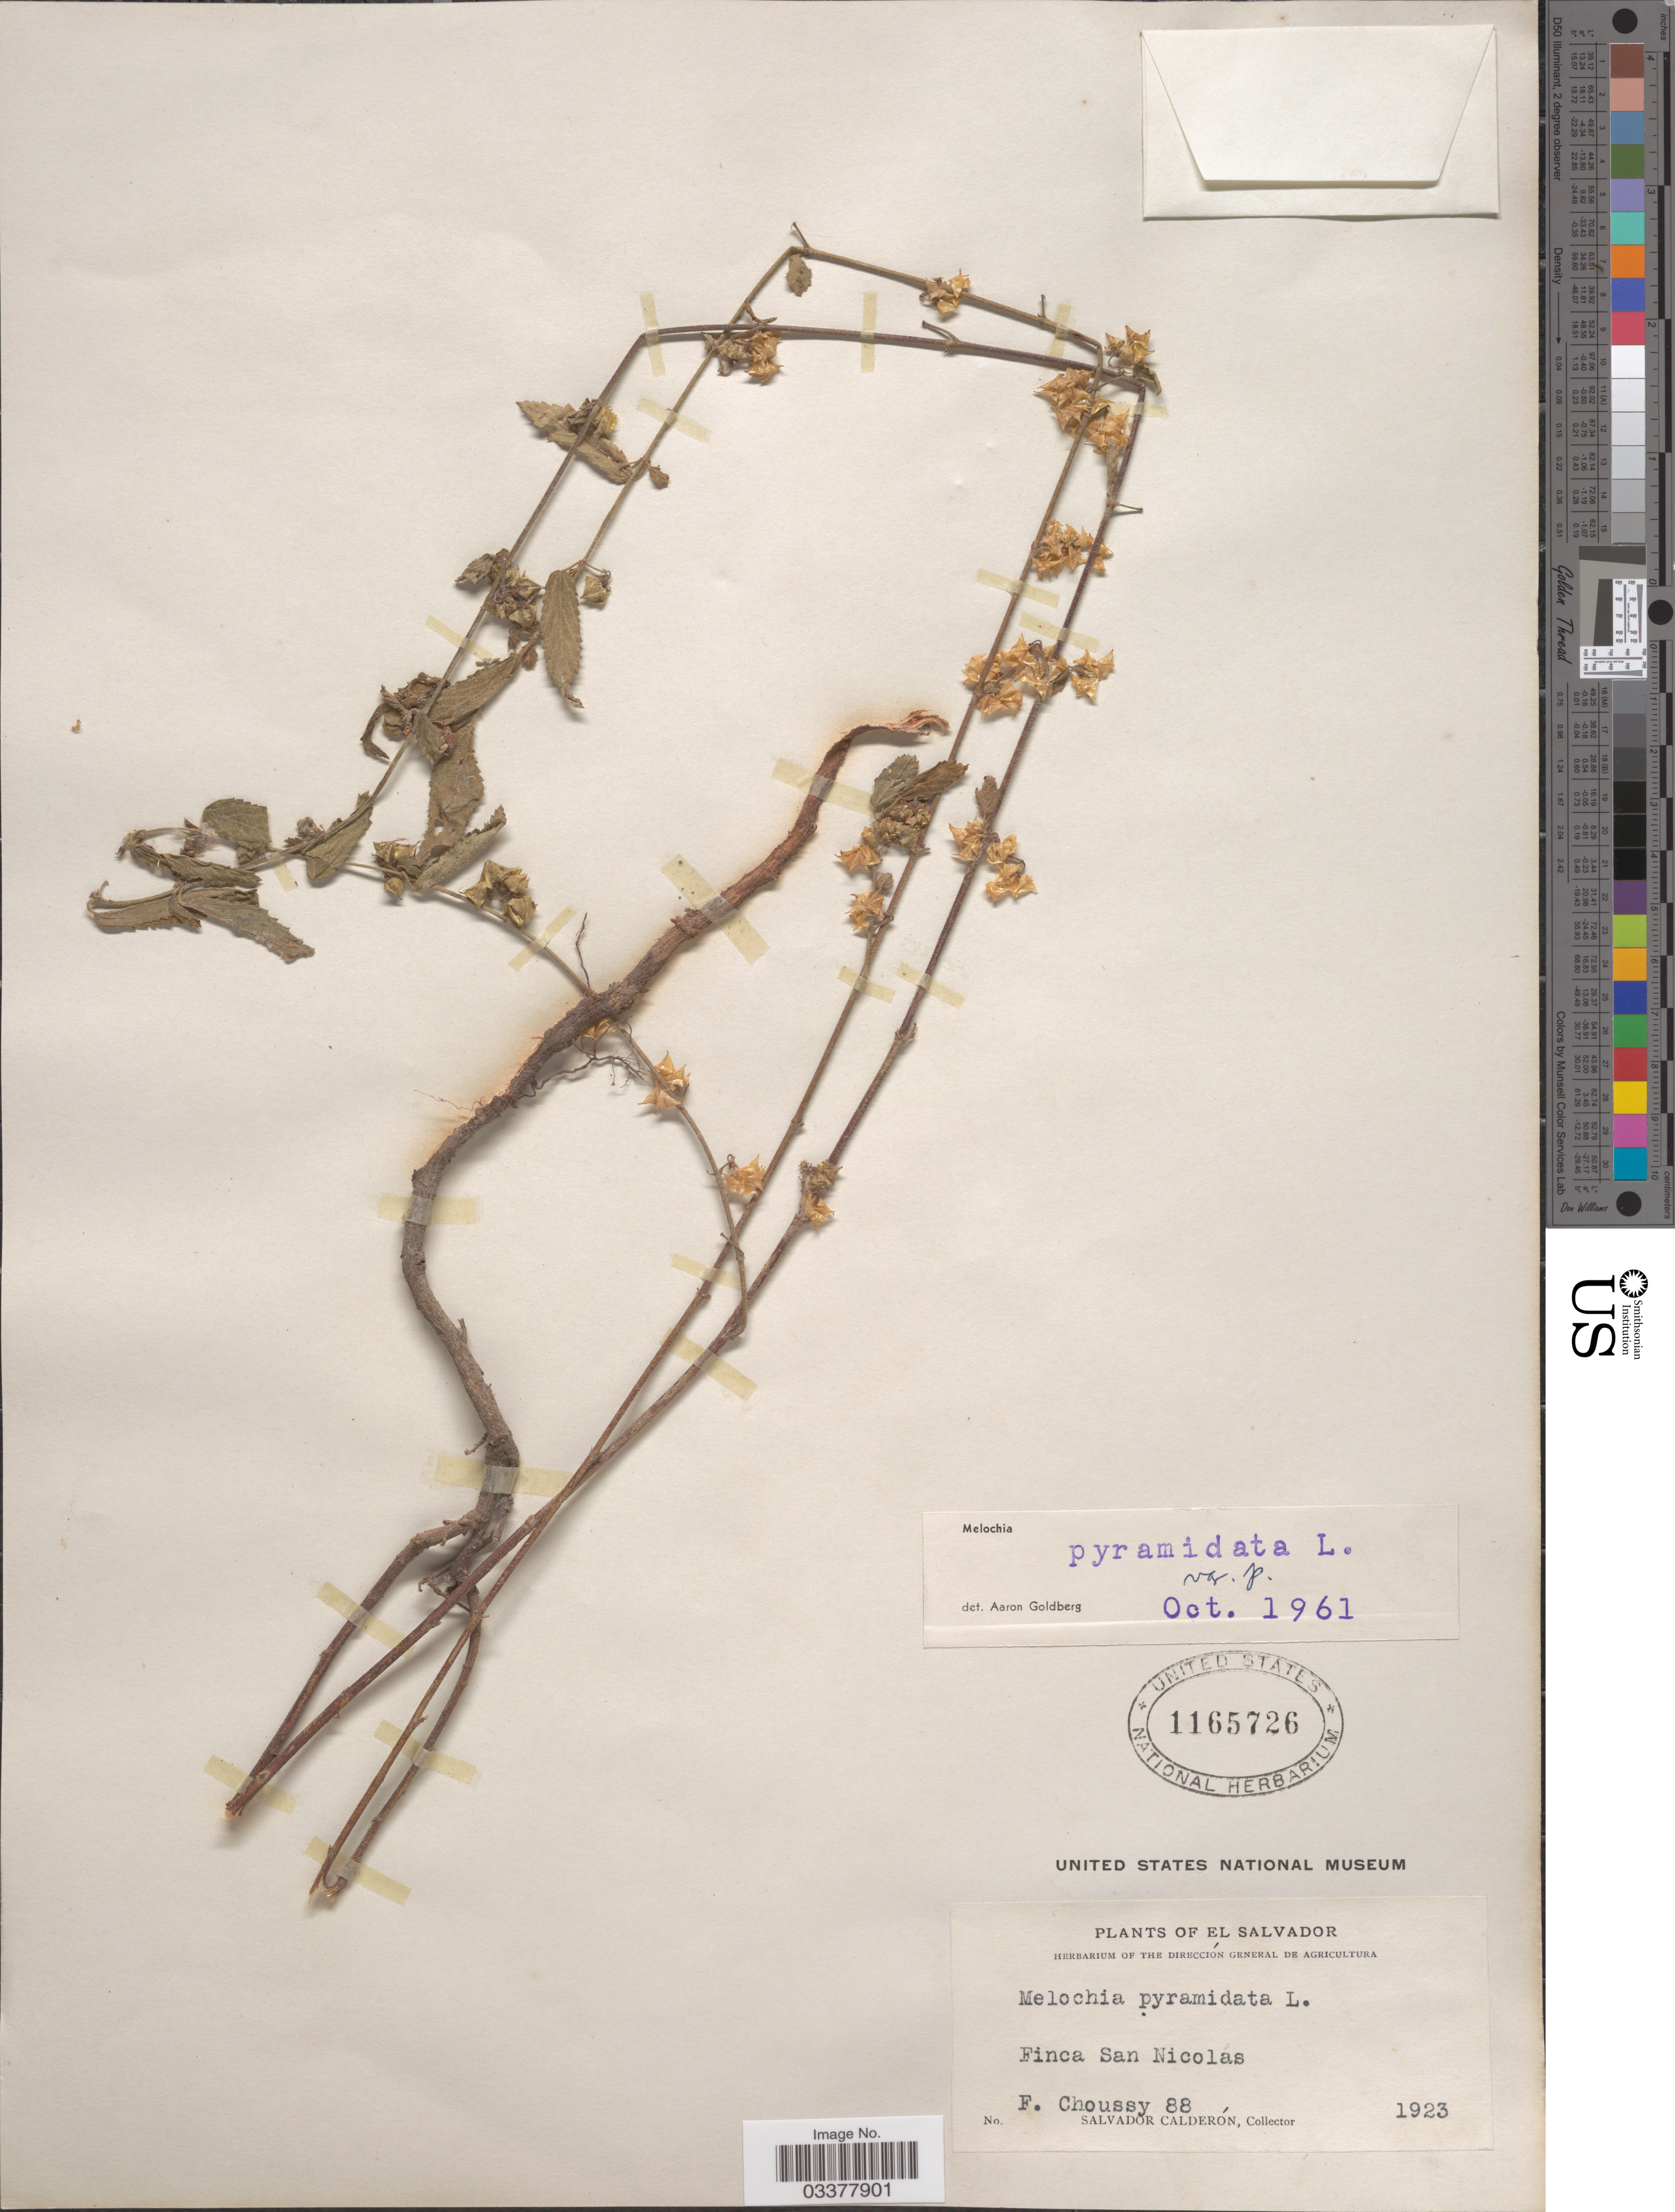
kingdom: Plantae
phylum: Tracheophyta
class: Magnoliopsida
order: Malvales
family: Malvaceae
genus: Melochia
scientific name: Melochia pyramidata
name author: L.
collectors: F. Choussy & S. Calderón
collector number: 88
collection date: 1923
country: El Salvador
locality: Finca San Nicolas.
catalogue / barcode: US 1165726